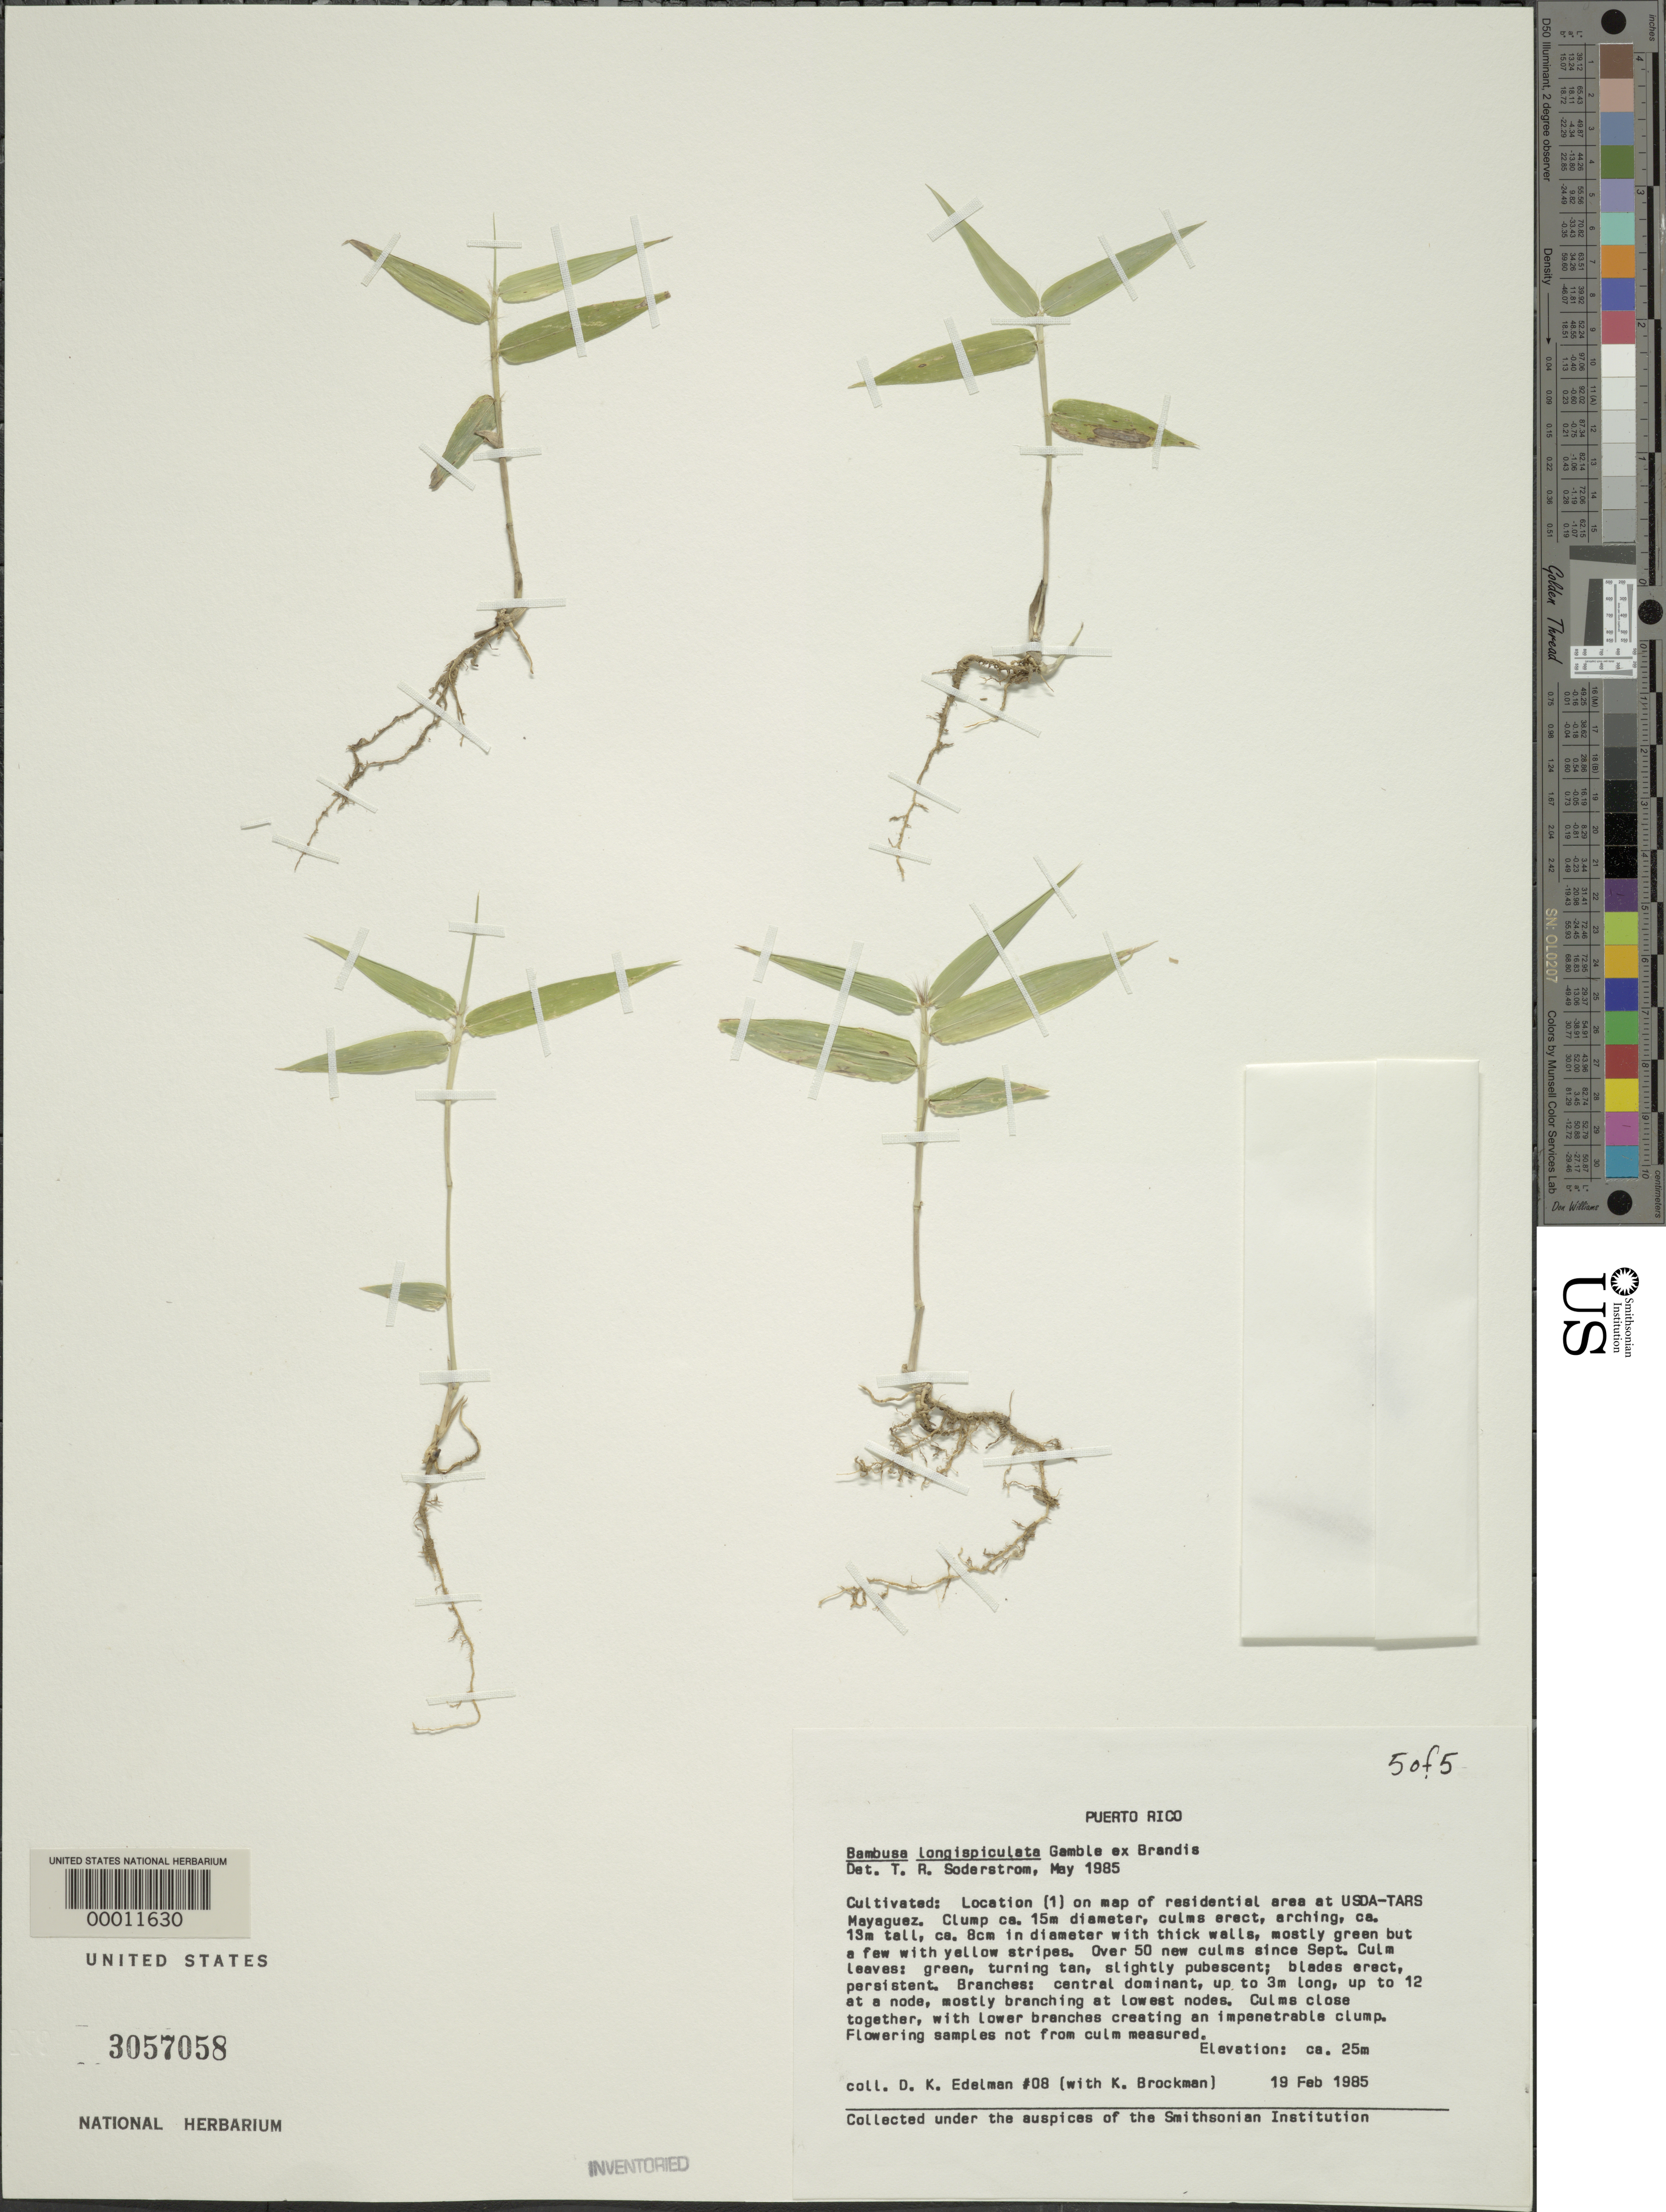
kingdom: Plantae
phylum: Tracheophyta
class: Liliopsida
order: Poales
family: Poaceae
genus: Bambusa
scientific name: Bambusa longispiculata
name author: Gamble ex Brandis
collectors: D. Edelman & K. Brockman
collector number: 08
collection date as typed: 19 Feb 1985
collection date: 1985-02-19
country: Puerto Rico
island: Greater Antilles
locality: Mayaguez, usda-tars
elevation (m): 25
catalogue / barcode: US 3057058